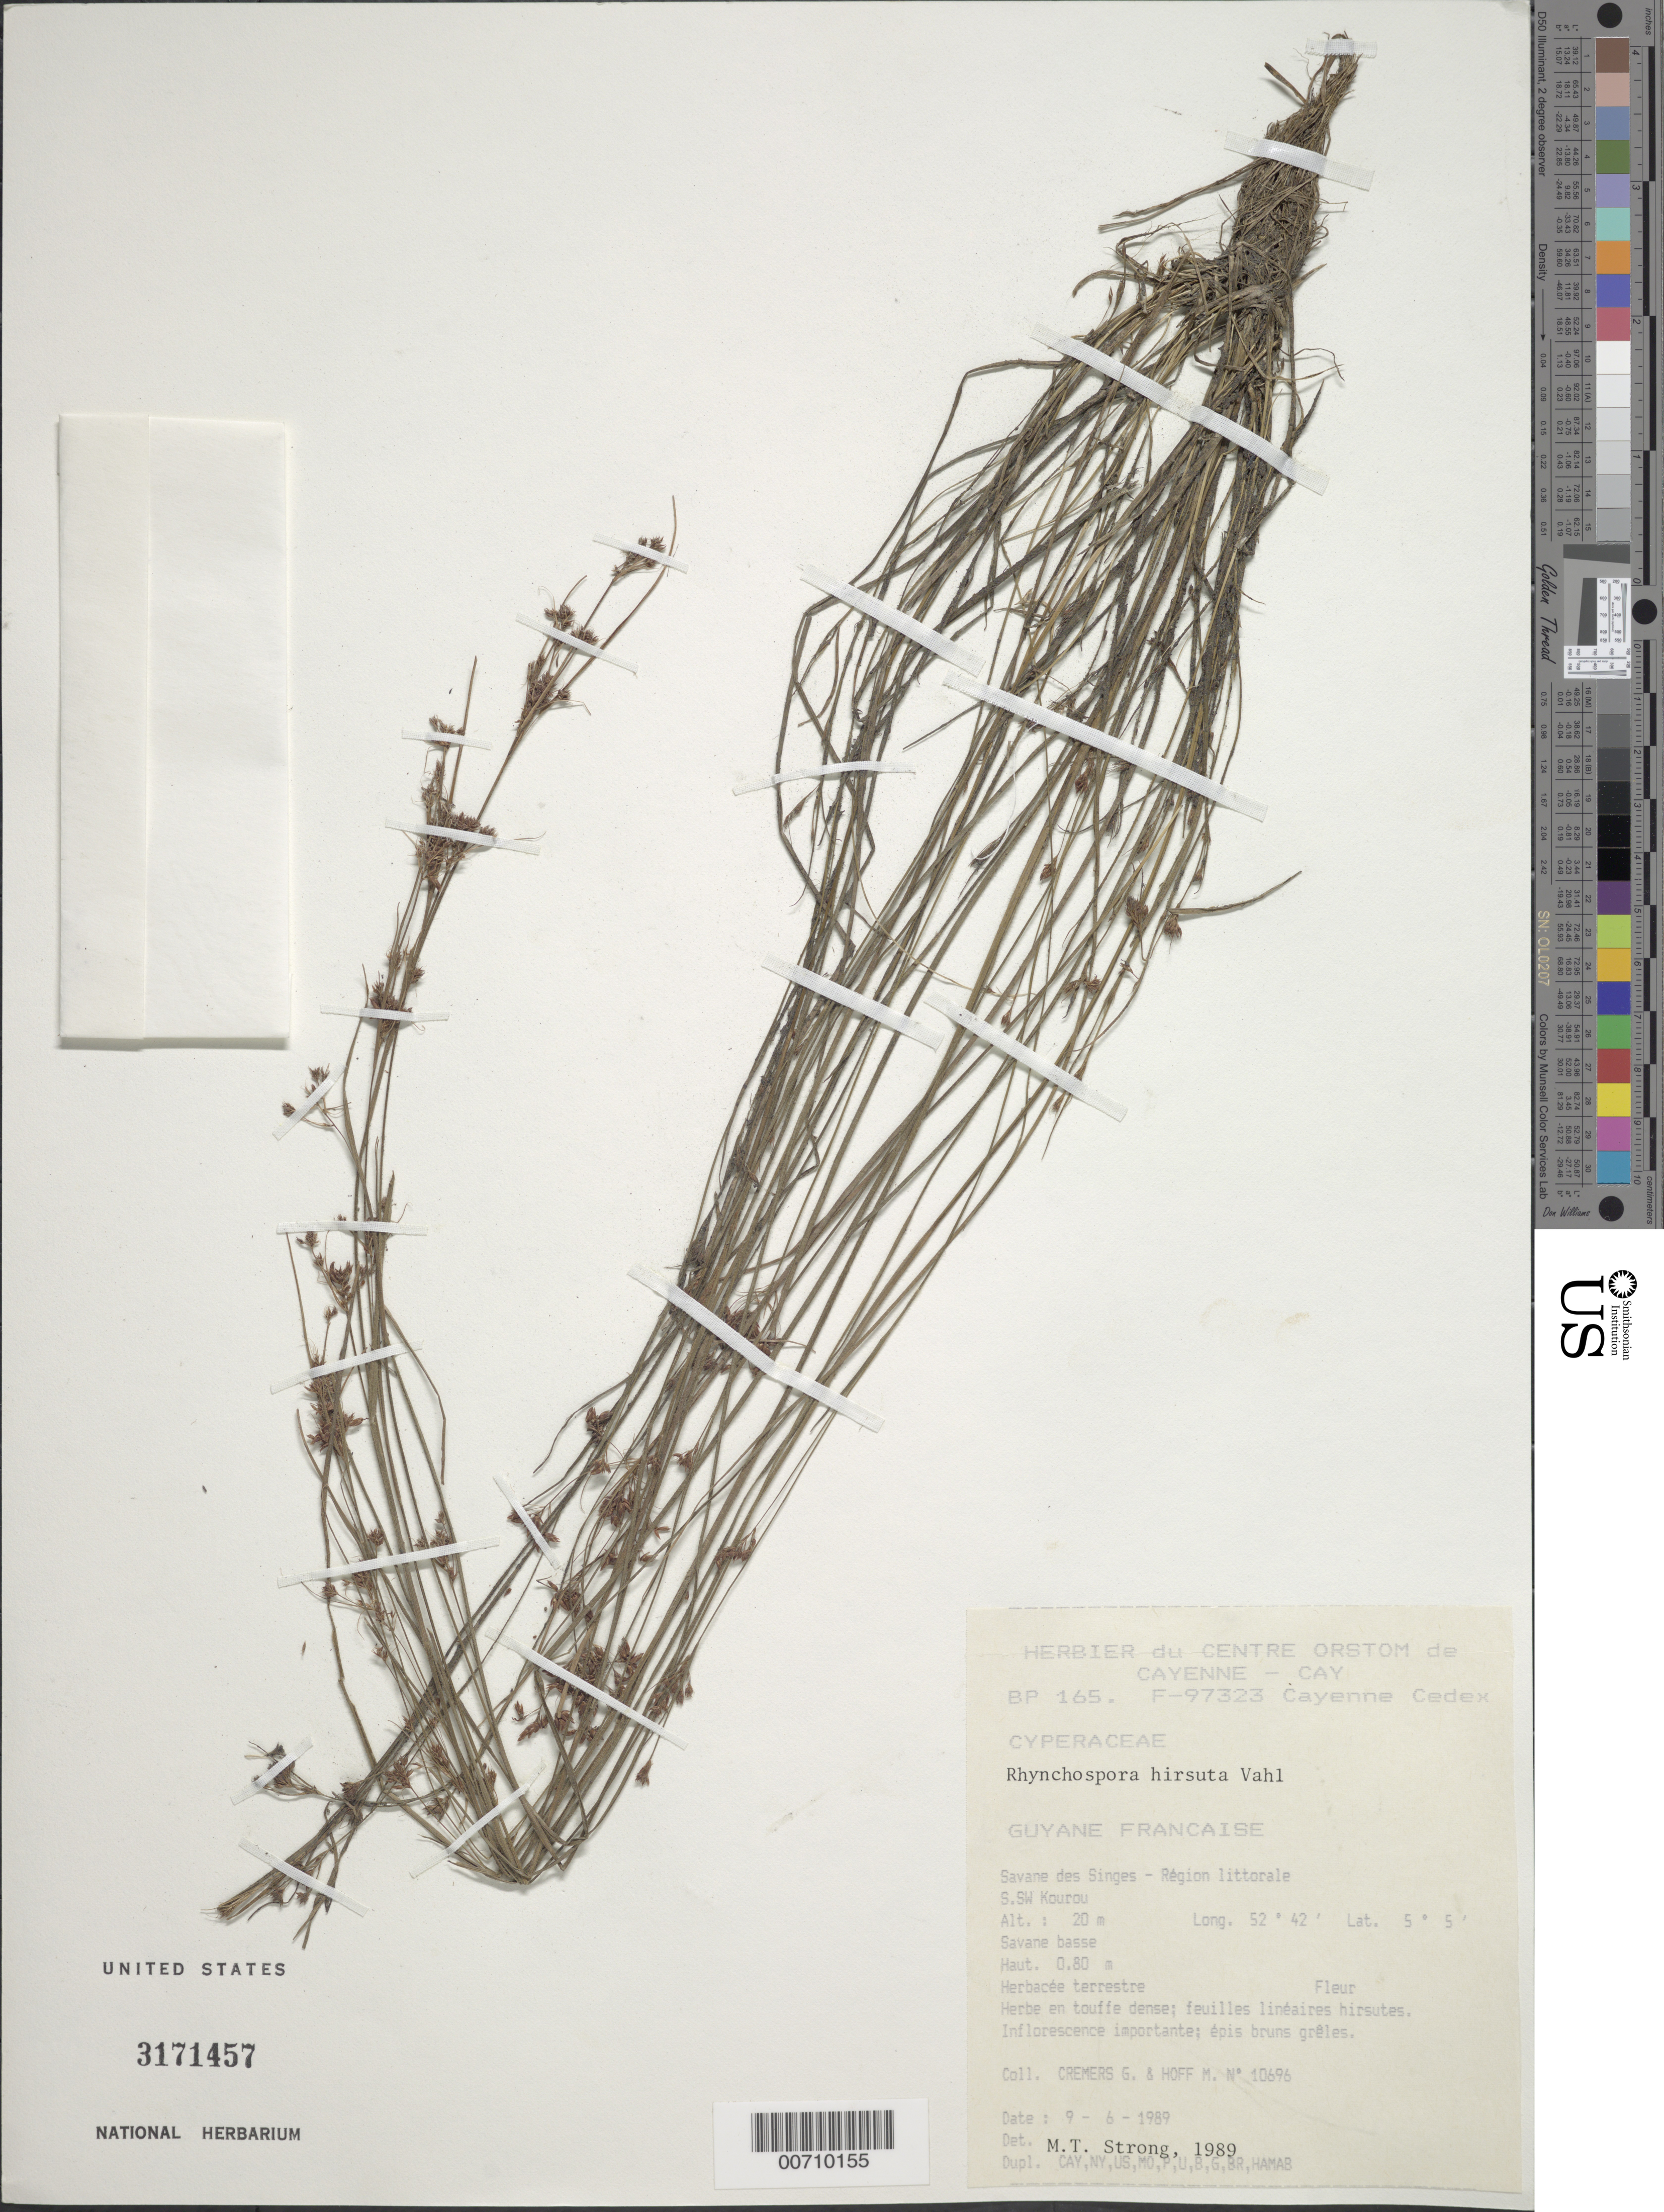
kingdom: Plantae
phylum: Tracheophyta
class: Liliopsida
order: Poales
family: Cyperaceae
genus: Rhynchospora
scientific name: Rhynchospora hirsuta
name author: (Vahl) Vahl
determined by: Strong, M. T., (US), Smithsonian Institution - National Museum of Natural History (UNITED STATES)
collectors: G. Cremers & M. Hoff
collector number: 10696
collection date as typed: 9-Jun-89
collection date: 1989-06-09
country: French Guiana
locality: Dégrad Saramaca, Bassin du Kourou, SSW Kourou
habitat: Low savanna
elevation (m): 20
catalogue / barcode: US 3171457